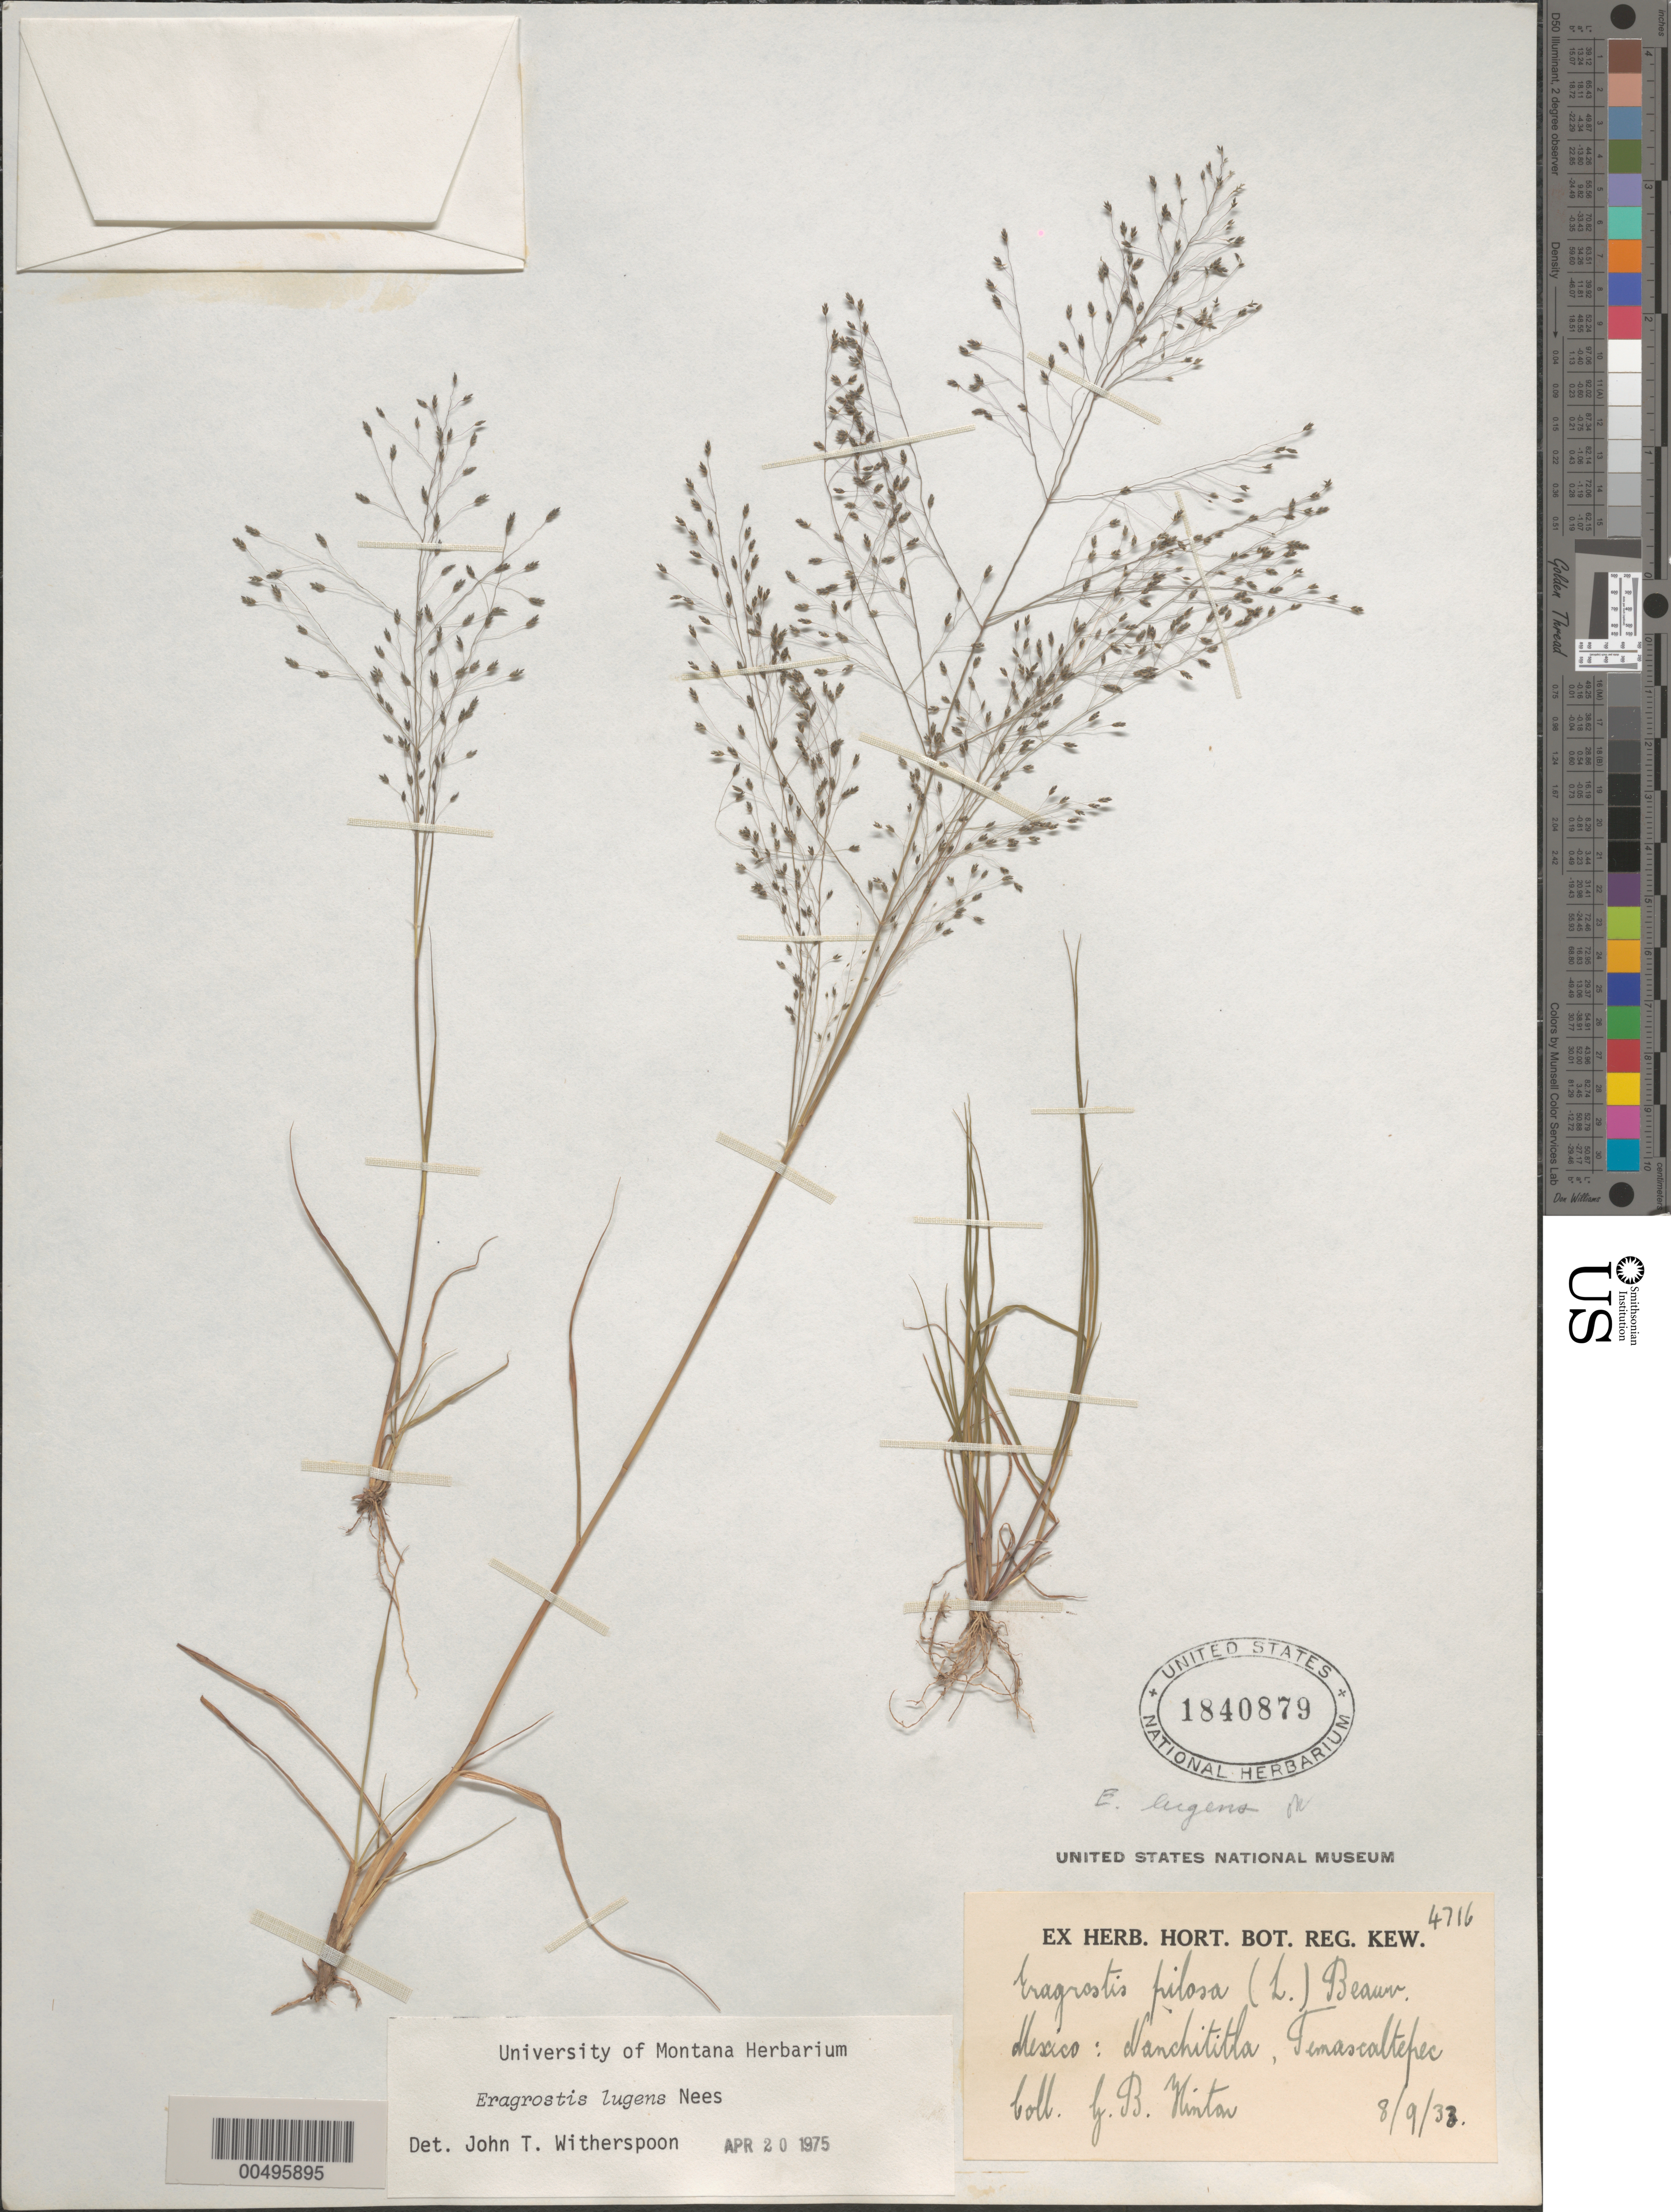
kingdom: Plantae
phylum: Tracheophyta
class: Liliopsida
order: Poales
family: Poaceae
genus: Eragrostis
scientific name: Eragrostis lugens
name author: Nees in Mart.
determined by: Witherspoon, John T.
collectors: G. B. Hinton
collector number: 4716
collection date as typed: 9 Aug 1933 or 8 Sep 1933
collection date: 1933-08-09 or 1933-09-08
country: Mexico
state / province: México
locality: Temascaltepec, Nanchititla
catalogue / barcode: US 1840879